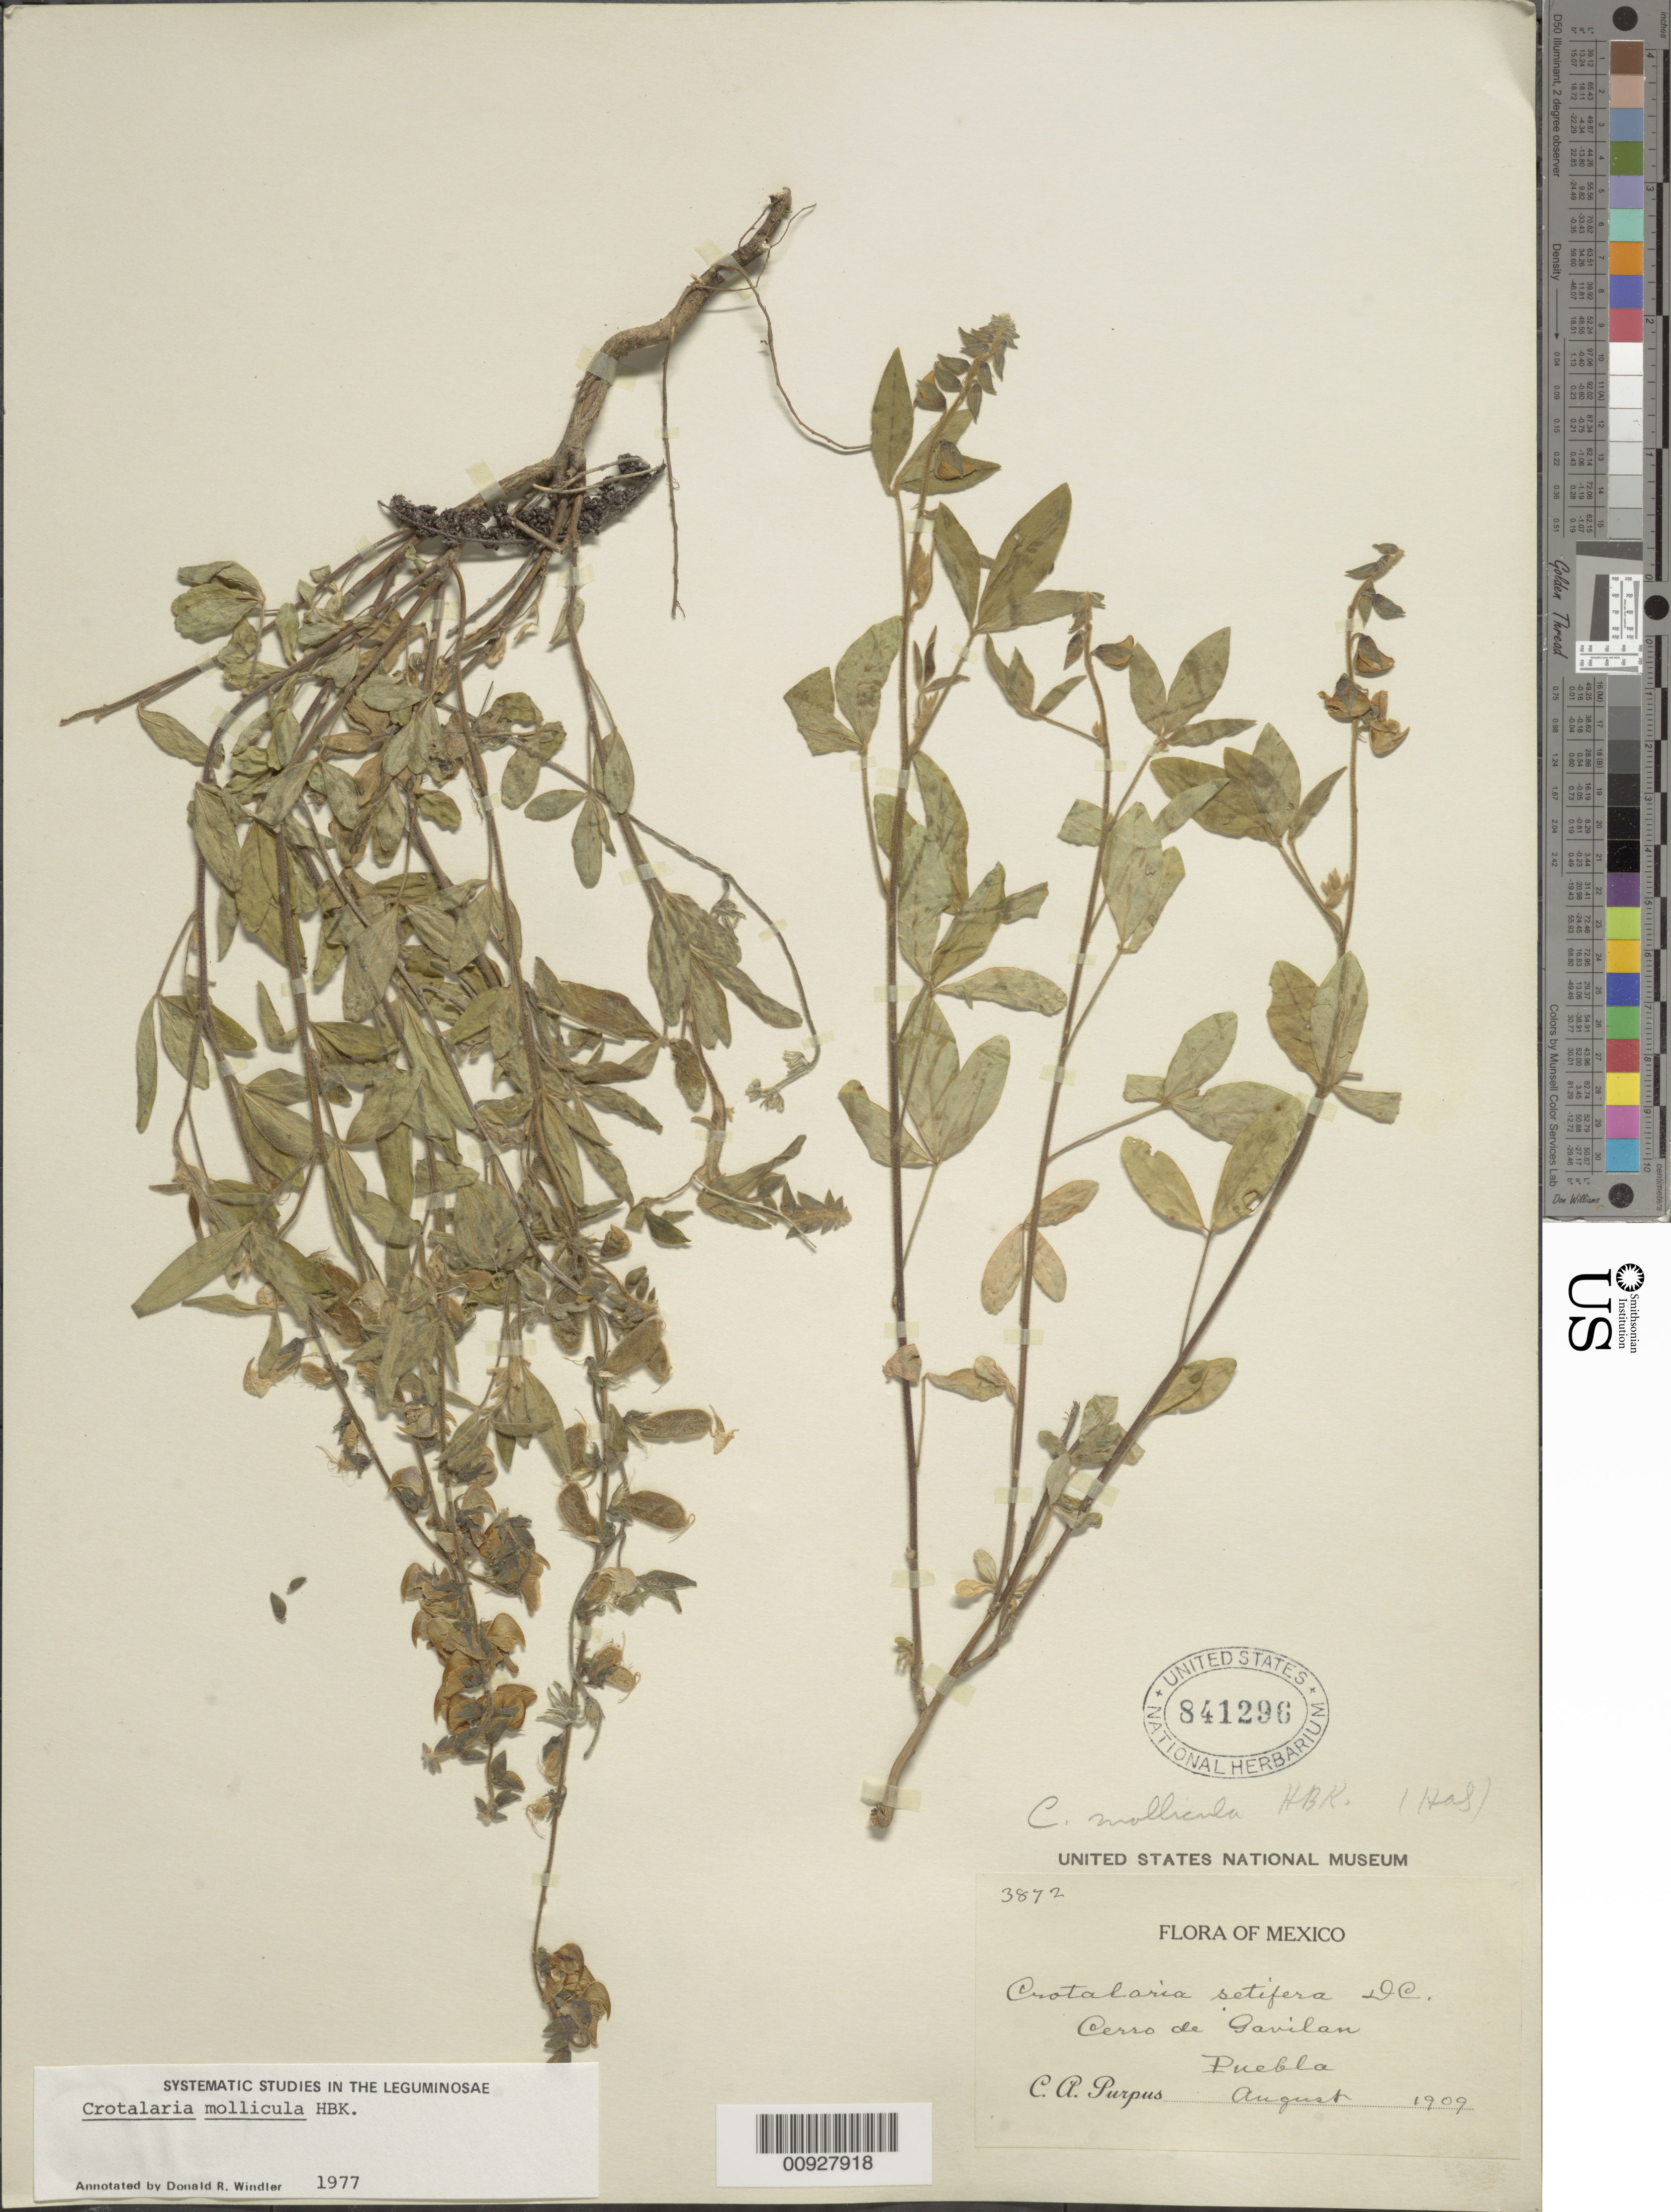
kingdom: Plantae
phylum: Tracheophyta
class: Magnoliopsida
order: Fabales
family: Fabaceae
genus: Crotalaria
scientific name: Crotalaria mollicula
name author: Kunth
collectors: C. A. Purpus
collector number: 3872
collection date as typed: Aug 1909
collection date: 1909-08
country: Mexico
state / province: Puebla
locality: Cerro de Gavilan, Puebla.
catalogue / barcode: US 841296